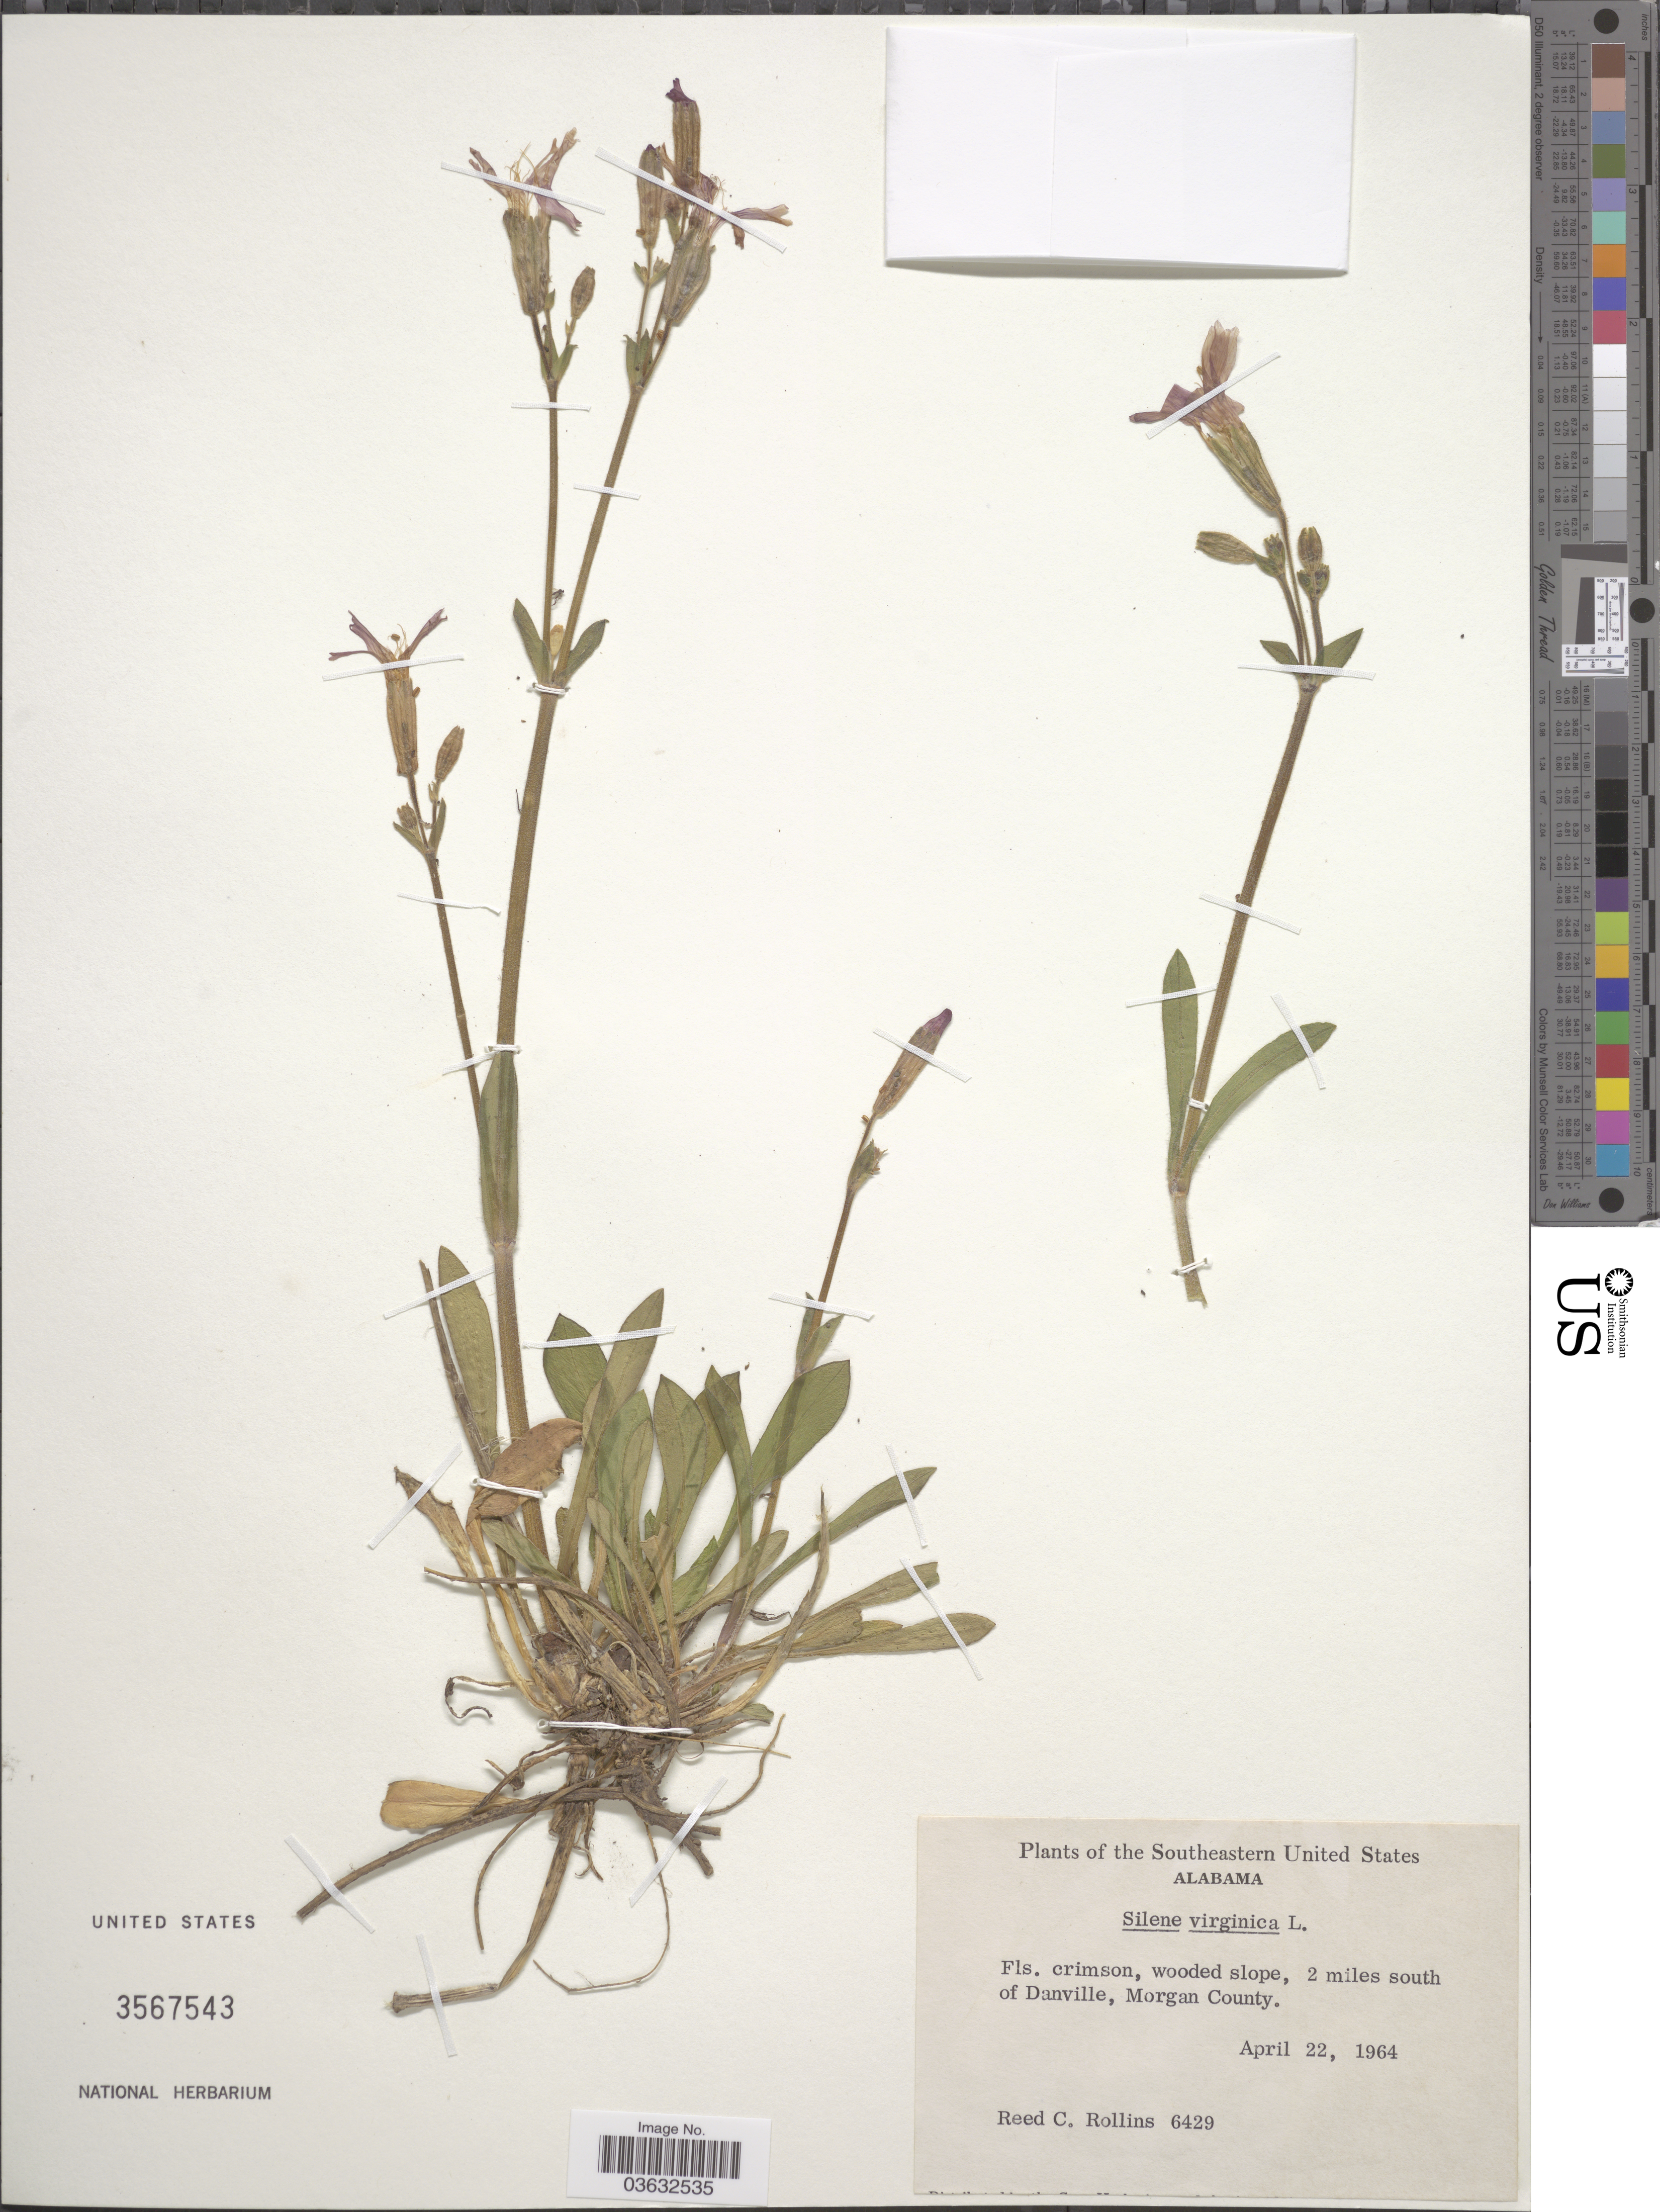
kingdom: Plantae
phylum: Tracheophyta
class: Magnoliopsida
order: Caryophyllales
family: Caryophyllaceae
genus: Silene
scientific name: Silene virginica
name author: L.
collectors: R. C. Rollins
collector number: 6429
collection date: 1964-04-22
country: United States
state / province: Alabama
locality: Southeastern United States. 2 miles south of Danville, Morgan County.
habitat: woody slope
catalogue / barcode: US 3567543